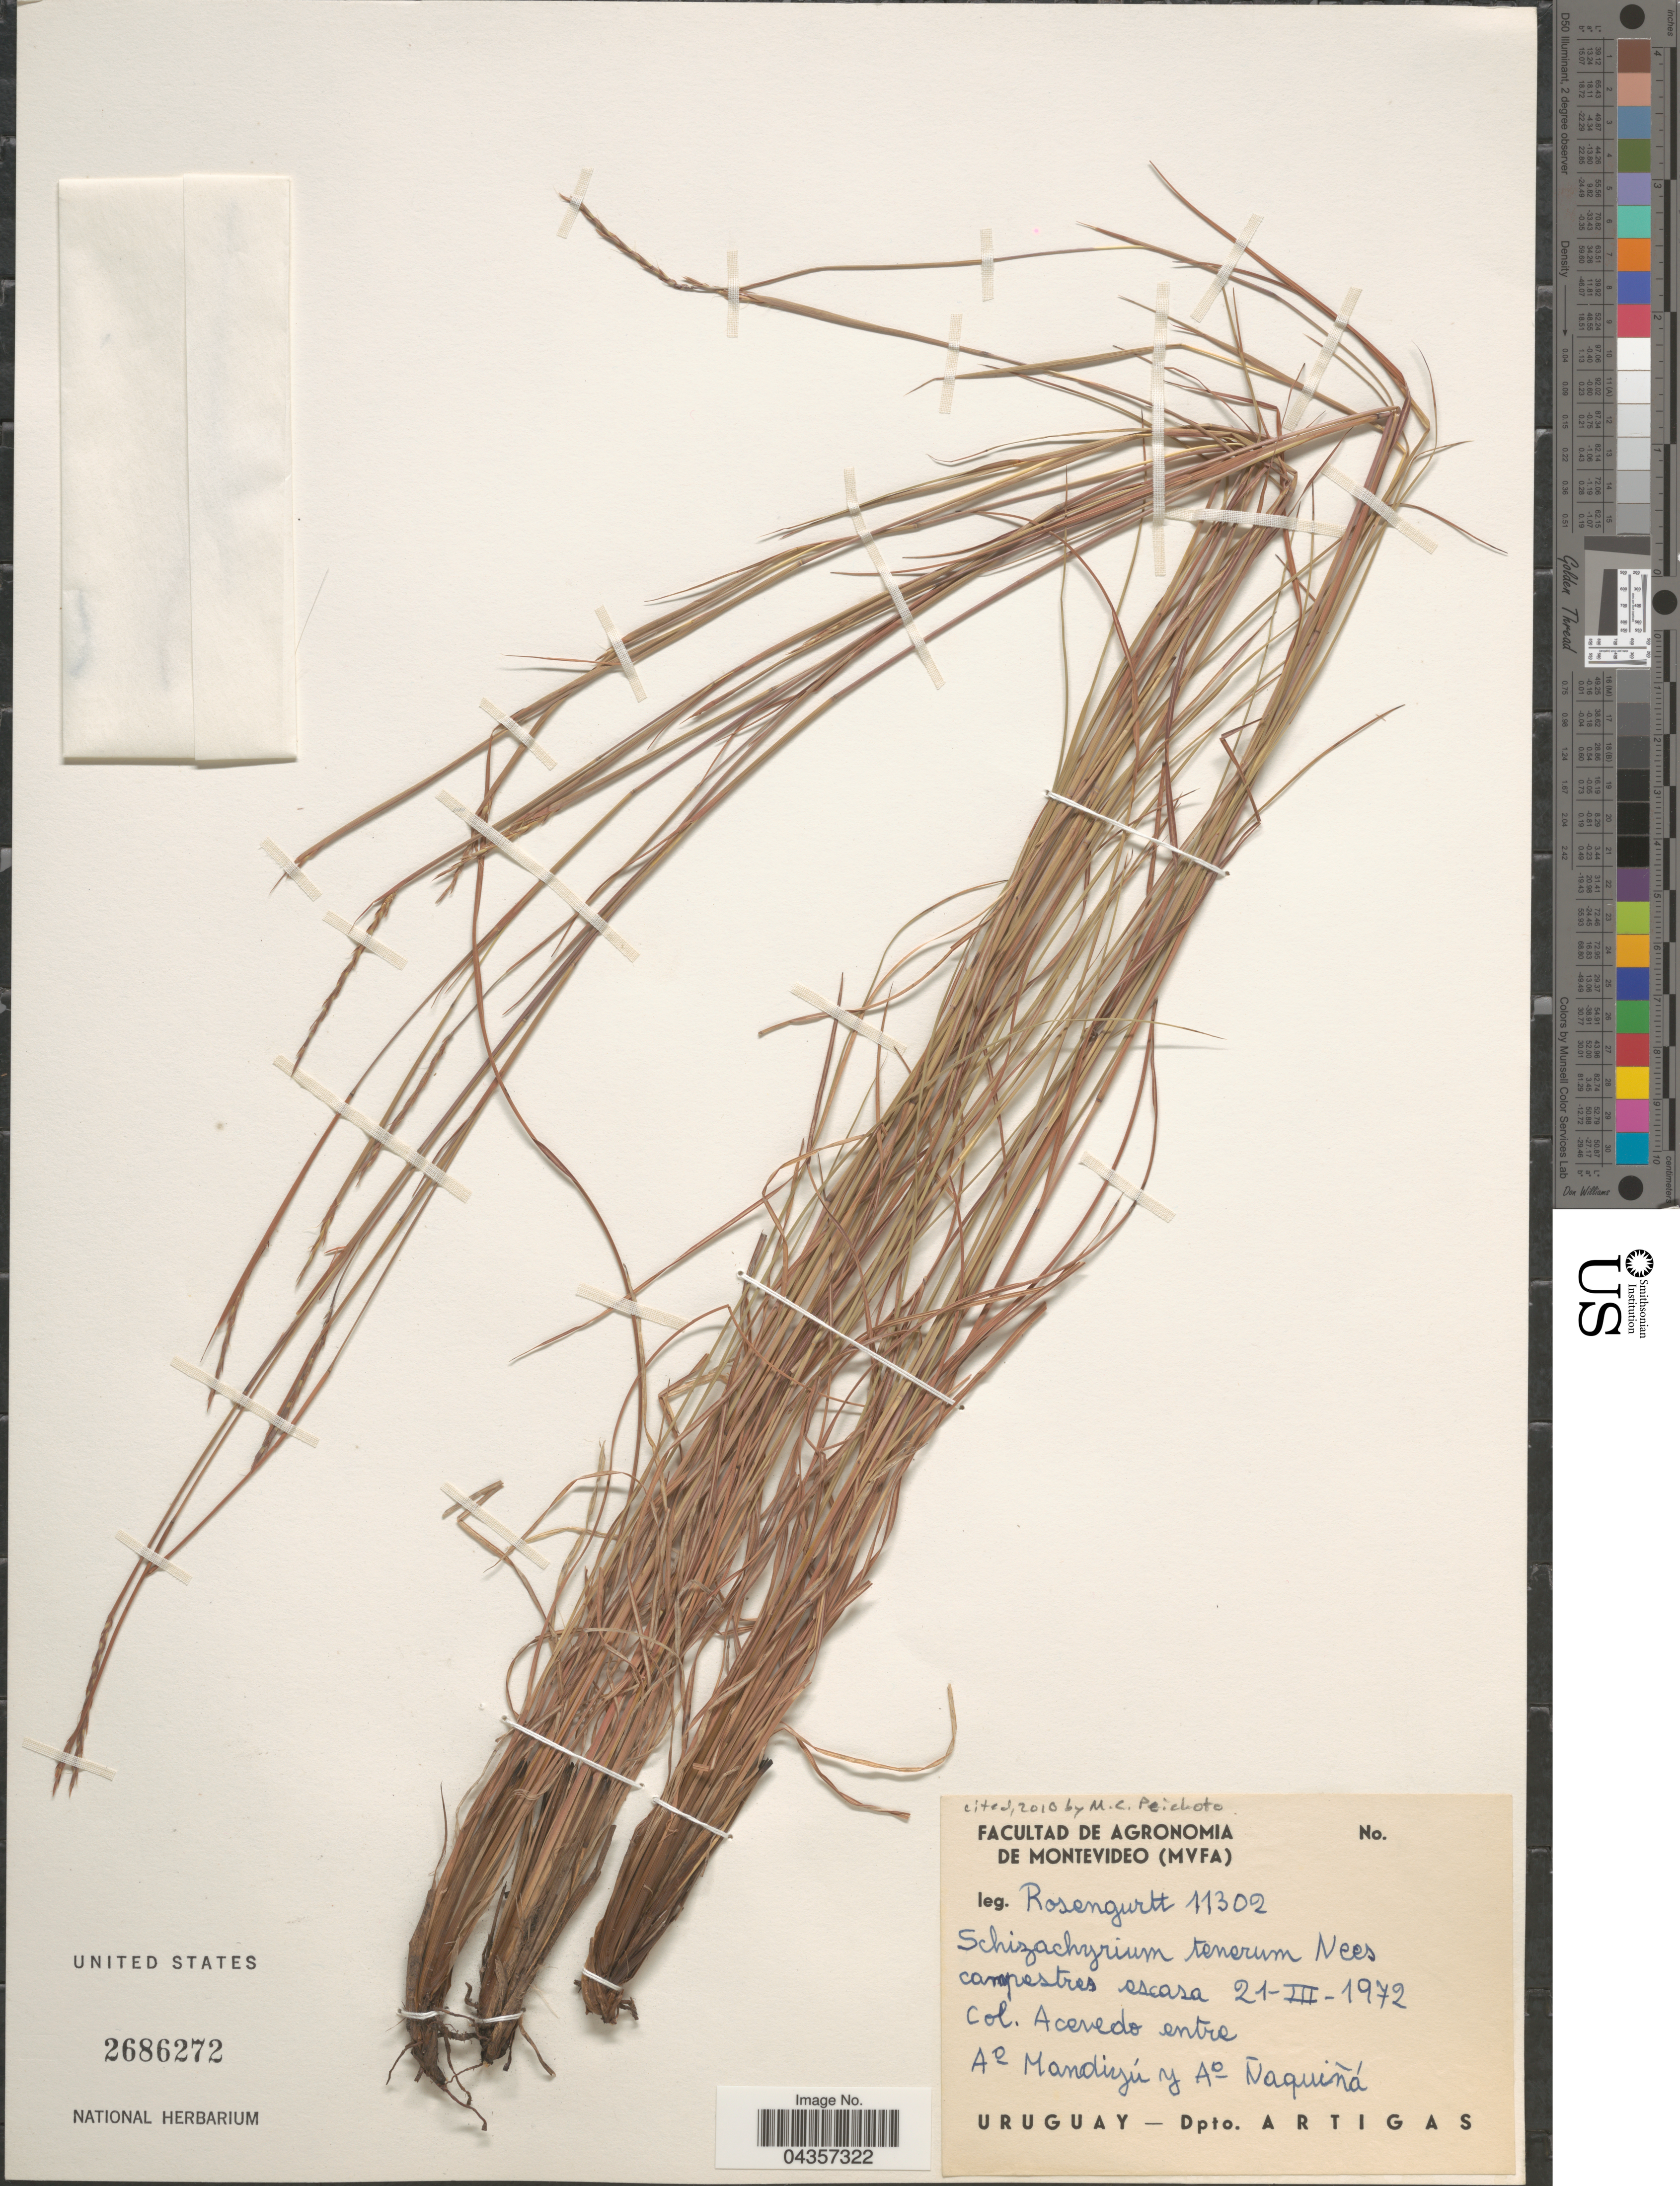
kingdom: Plantae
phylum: Tracheophyta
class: Liliopsida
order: Poales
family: Poaceae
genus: Schizachyrium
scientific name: Schizachyrium tenerum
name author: Nees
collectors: Rosengurtt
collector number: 11302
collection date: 1972-03-21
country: Uruguay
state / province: Artigas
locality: Col. Acevedo entre Ao Mandirjú y Ao Ñaquiñá. Dpto. Artigas.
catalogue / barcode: US 2686272